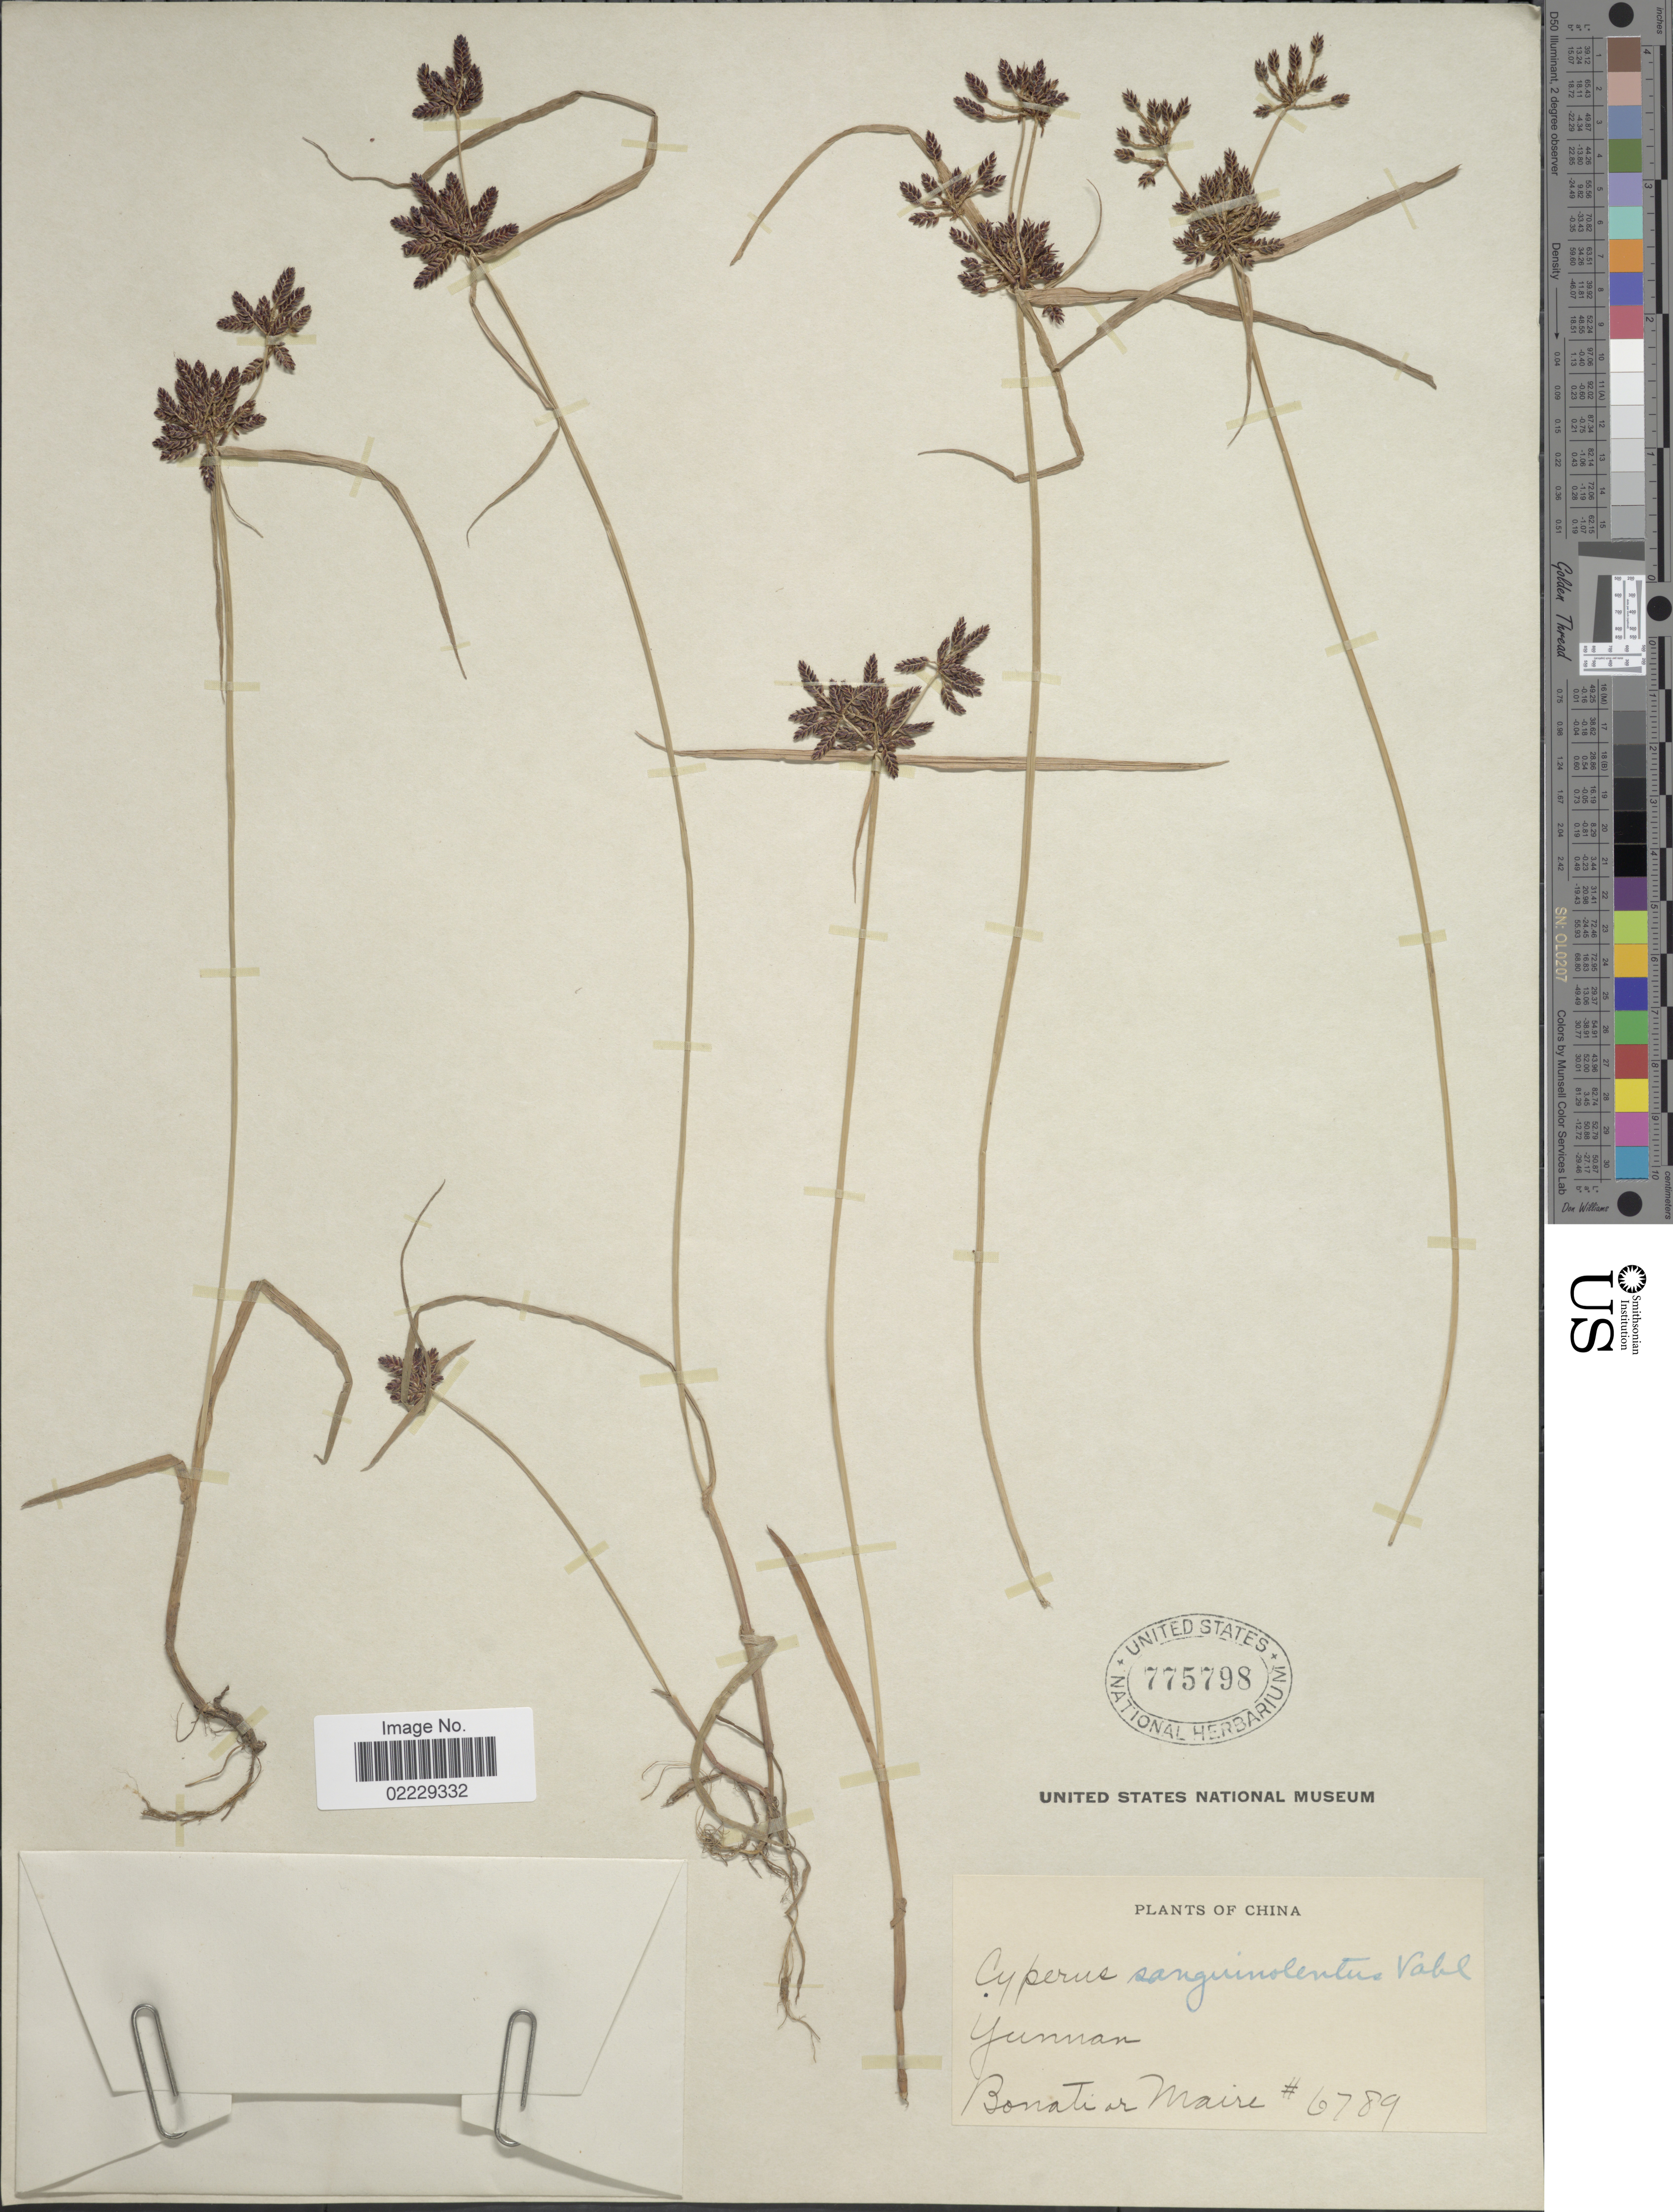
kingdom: Plantae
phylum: Tracheophyta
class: Liliopsida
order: Poales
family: Cyperaceae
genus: Cyperus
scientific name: Cyperus sanguinolentus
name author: Vahl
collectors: B. Maire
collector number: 6789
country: China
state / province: Yunnan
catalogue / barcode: US 775798